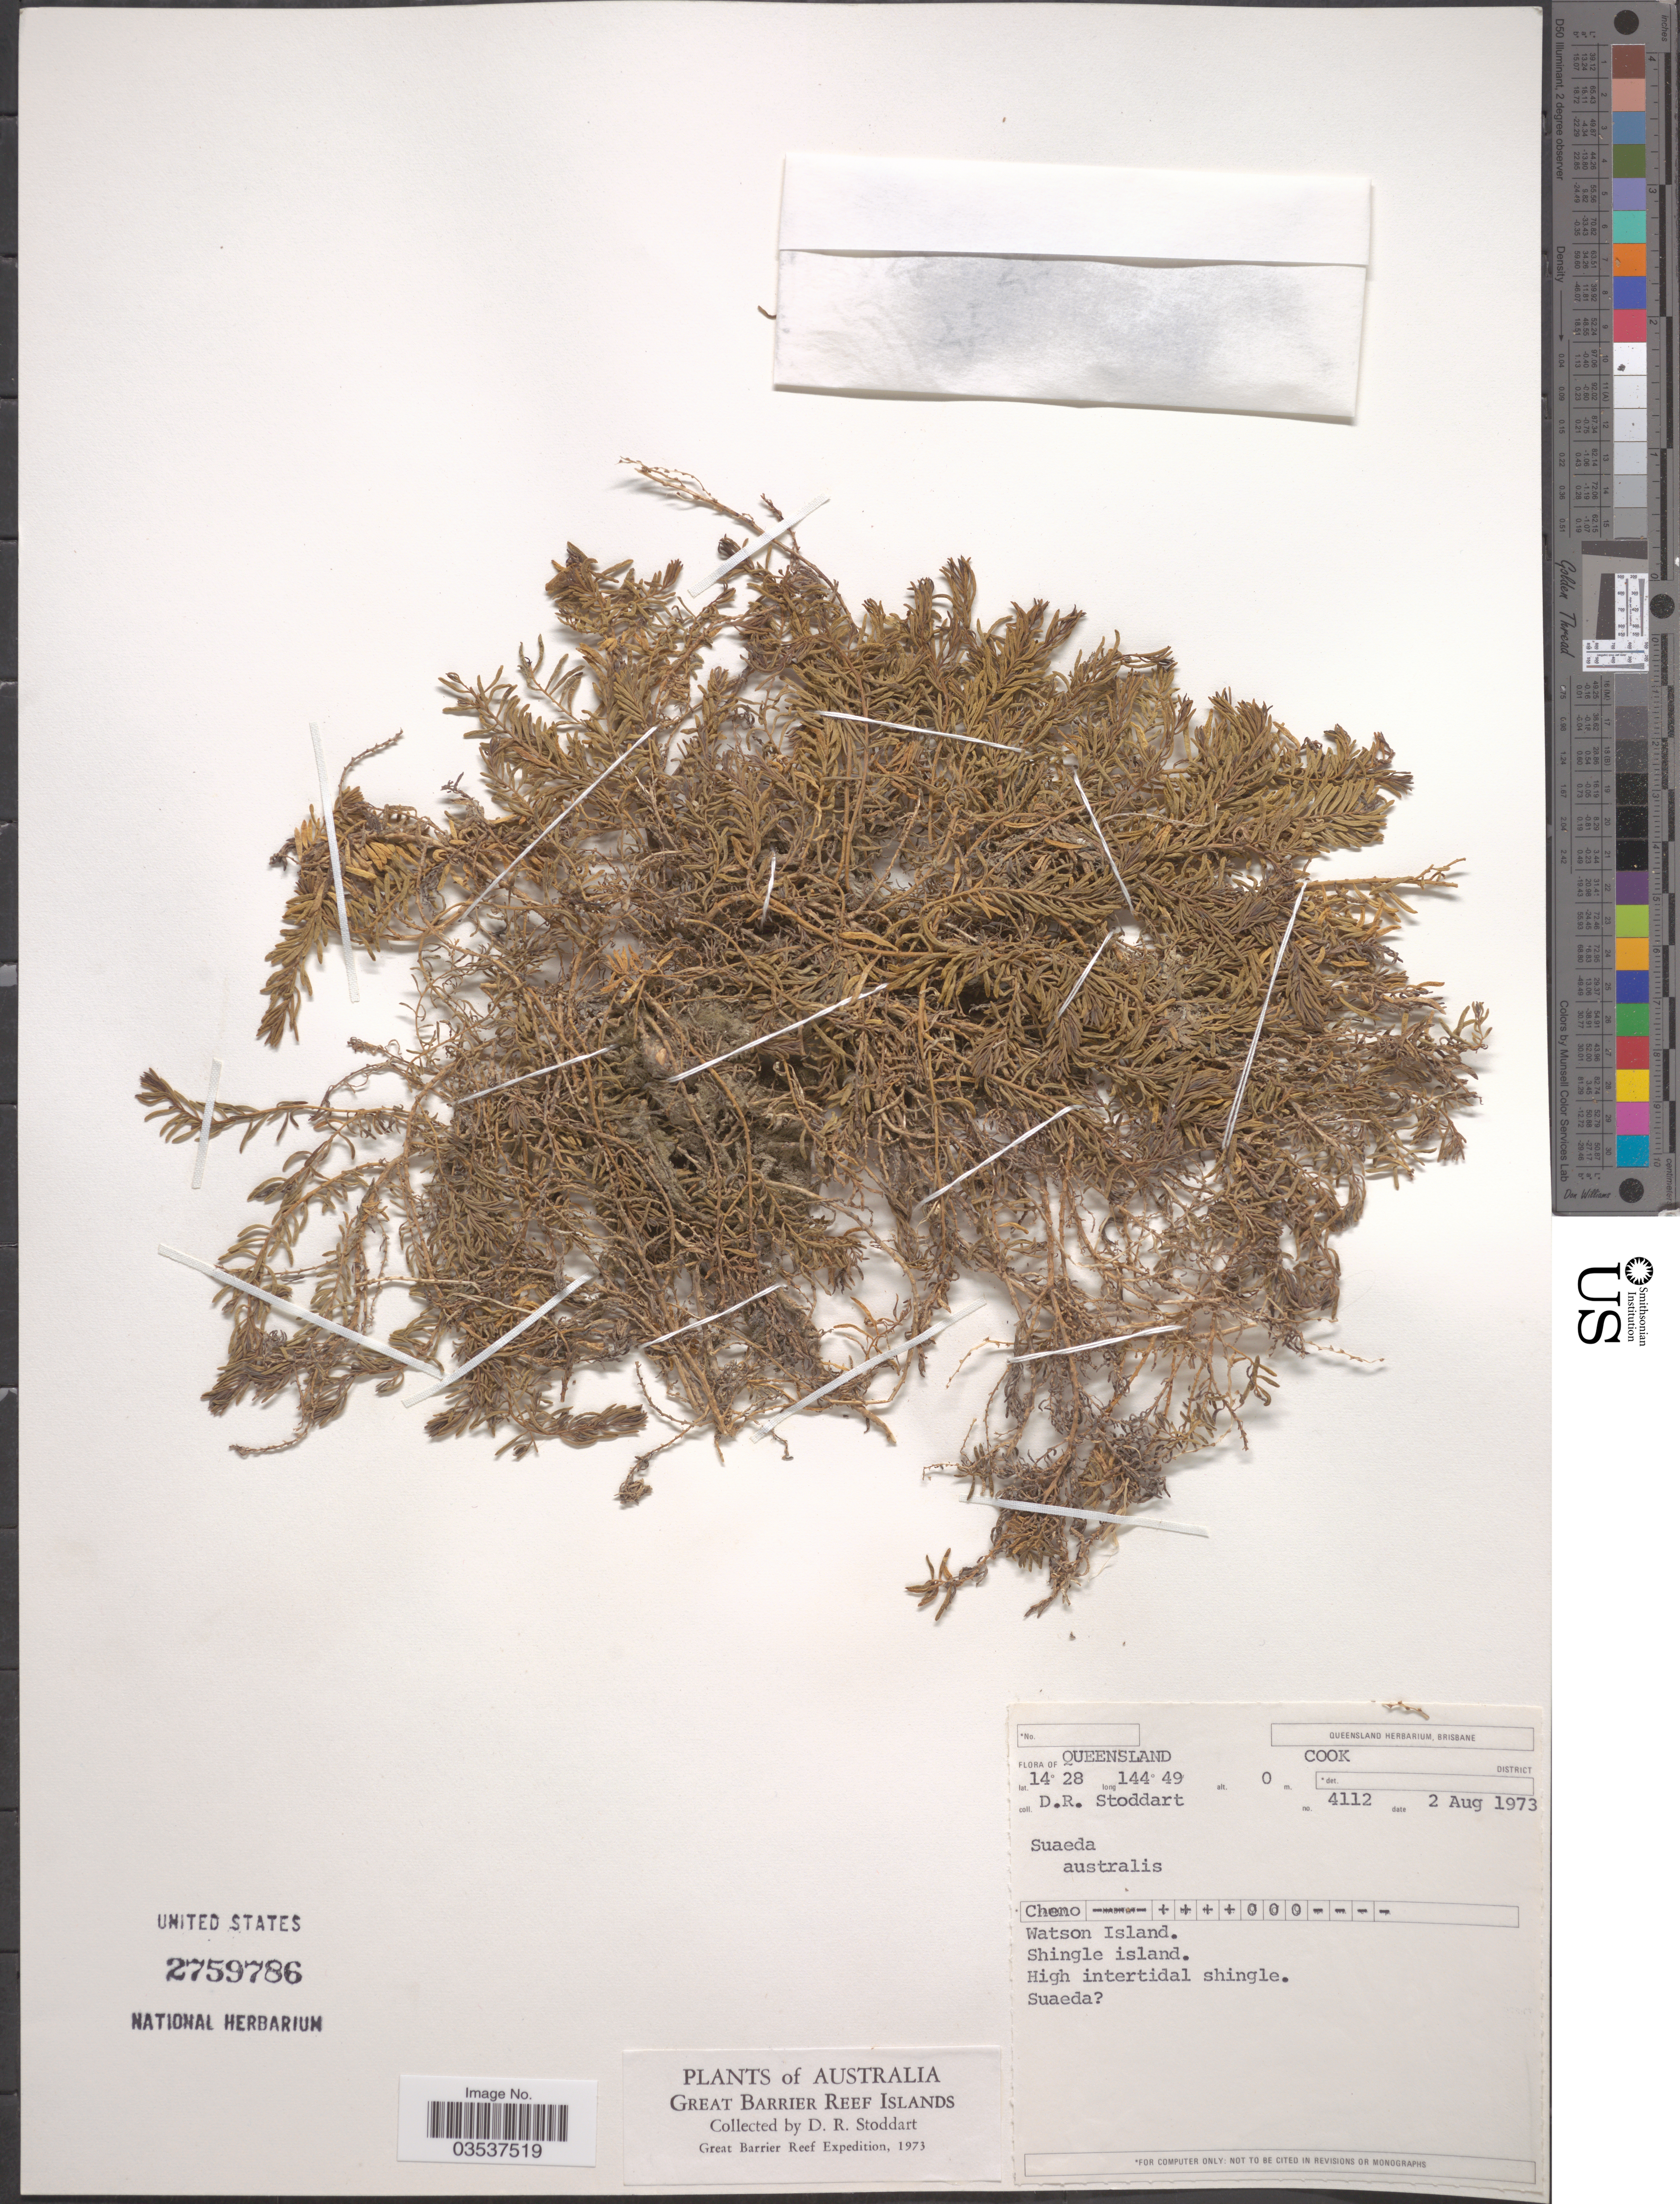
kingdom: Plantae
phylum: Tracheophyta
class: Magnoliopsida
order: Caryophyllales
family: Amaranthaceae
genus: Suaeda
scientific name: Suaeda australis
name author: (R. Br.) Moq.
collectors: D. R. Stoddart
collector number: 4112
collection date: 1973-08-02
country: Australia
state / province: Queensland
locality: Great Barrier Reef Islands. Cook District. Watson Island. Shingle island.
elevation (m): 0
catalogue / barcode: US 2759786